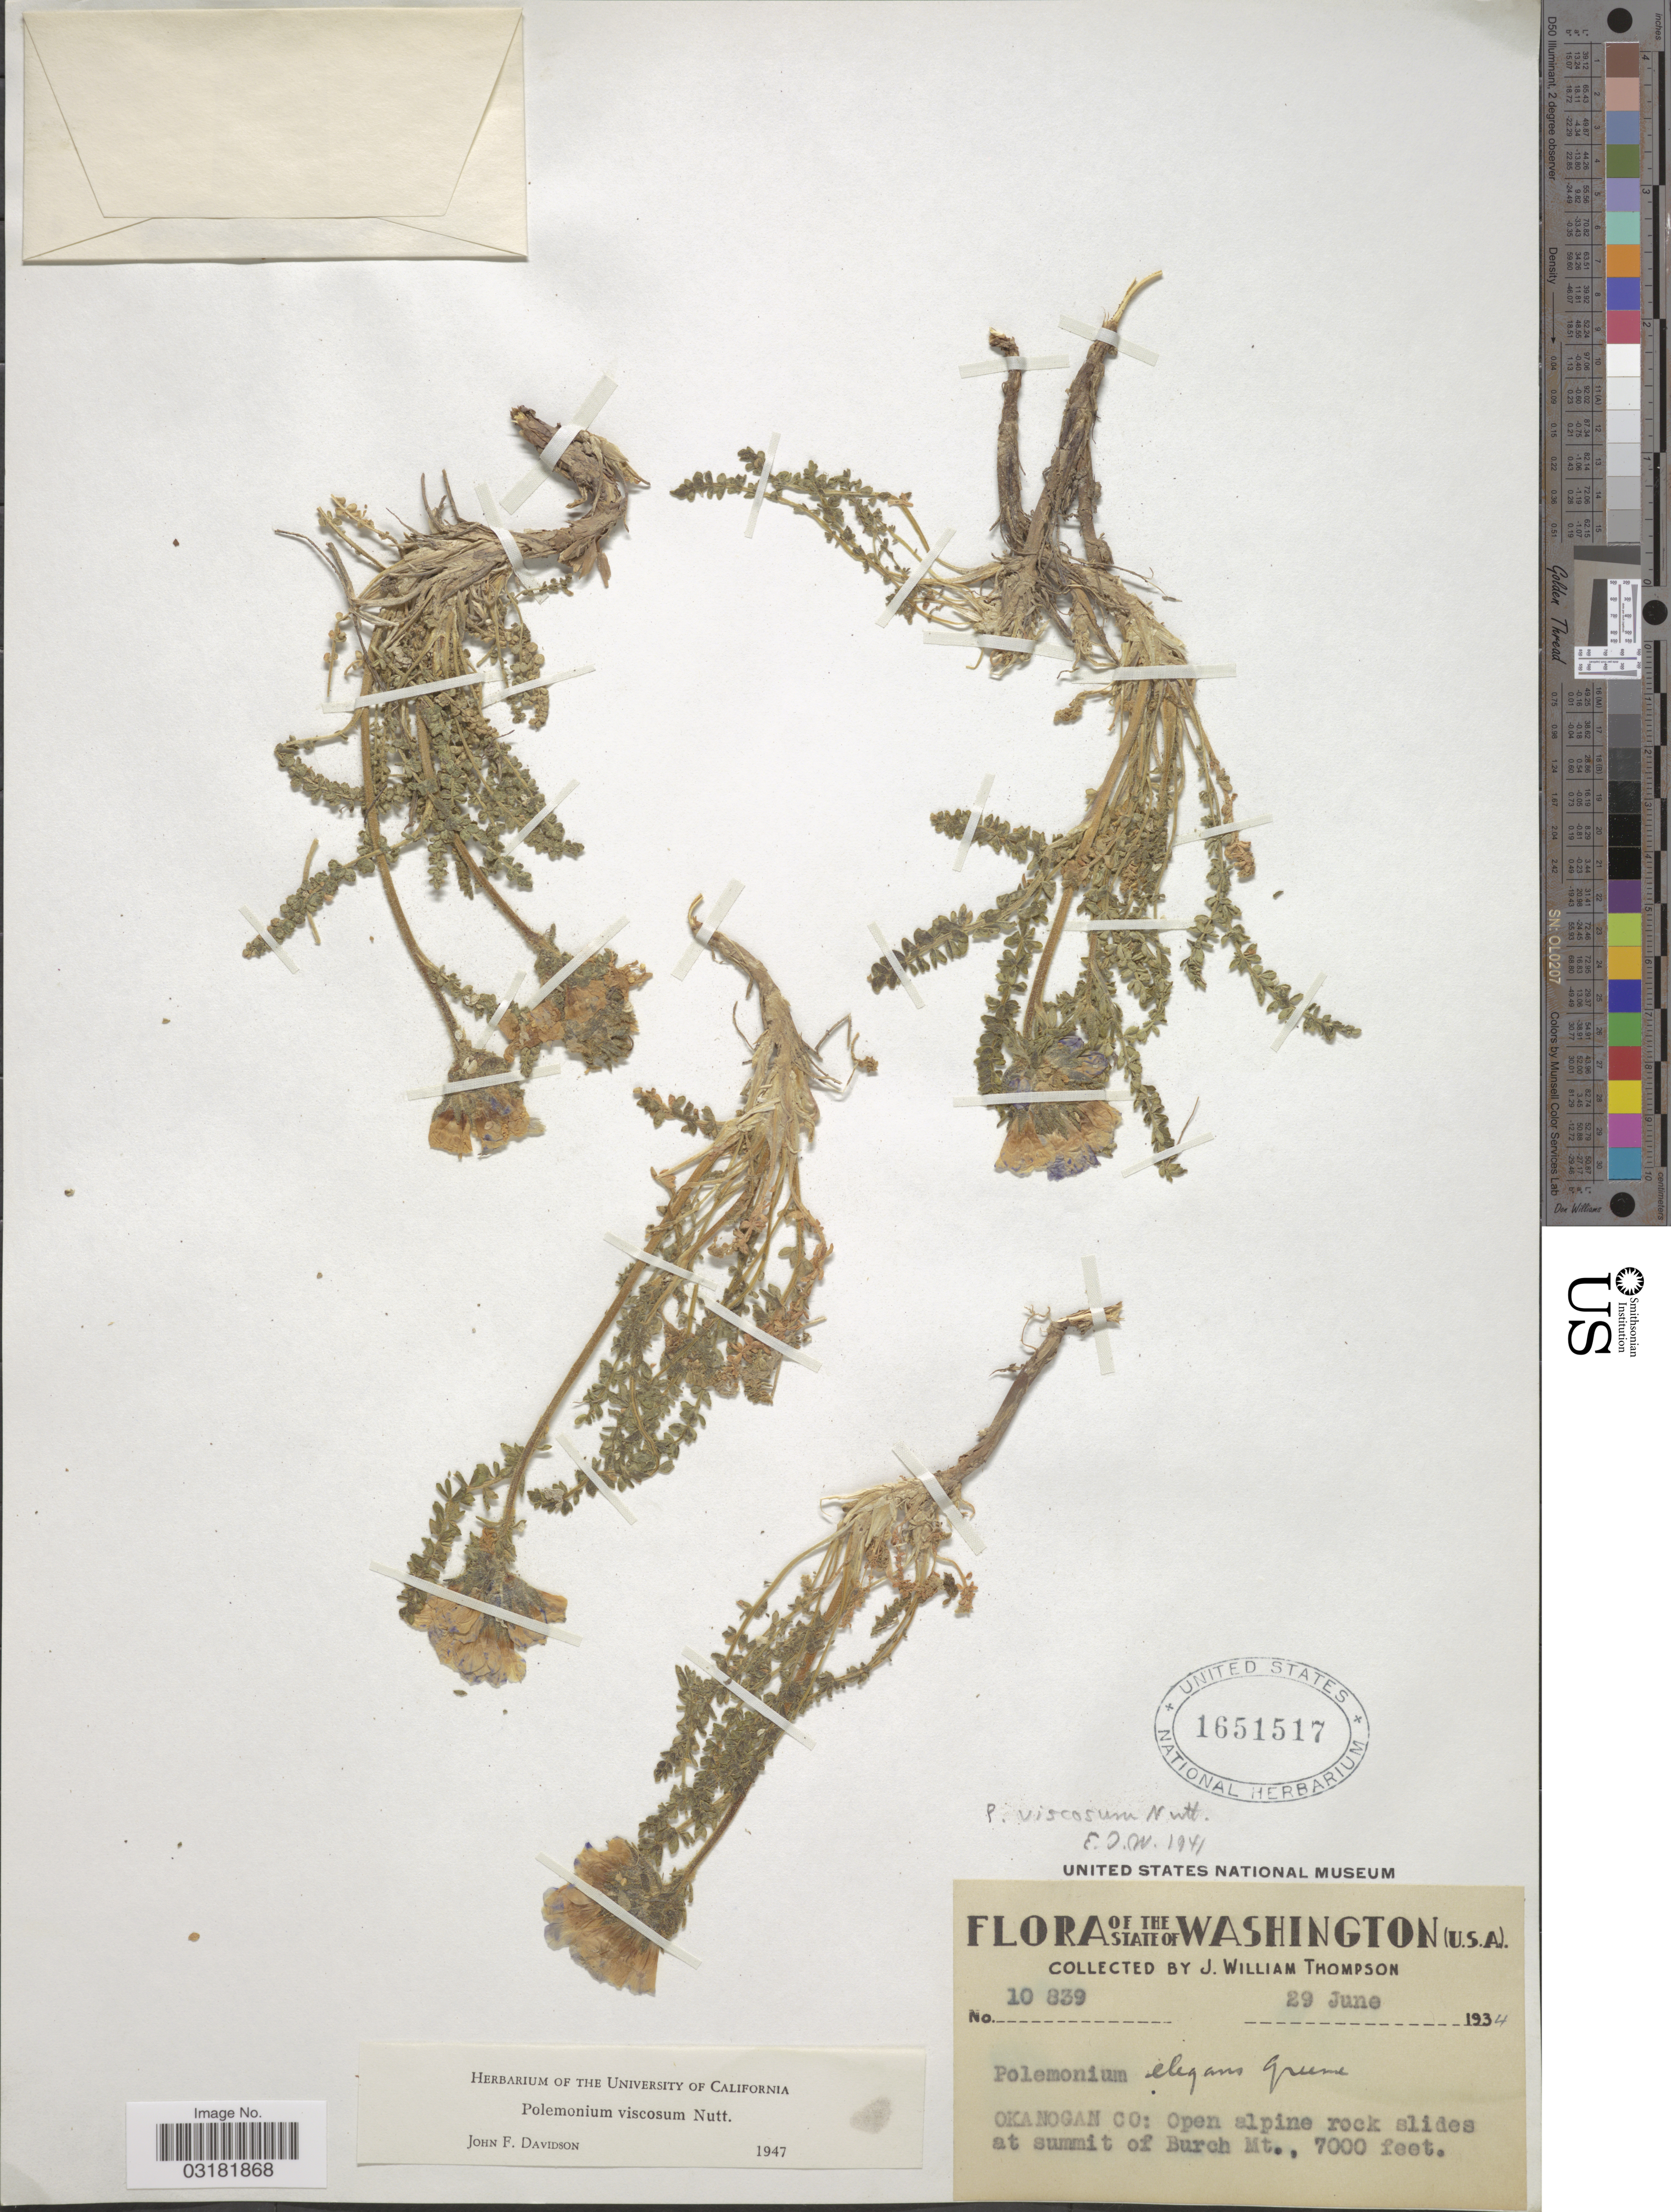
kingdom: Plantae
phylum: Tracheophyta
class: Magnoliopsida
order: Ericales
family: Polemoniaceae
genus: Polemonium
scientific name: Polemonium viscosum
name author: Nutt.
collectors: J. W. Thompson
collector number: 10839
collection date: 1934-06-29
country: United States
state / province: Washington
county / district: Okanogan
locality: Okanogan Co: Open alpine rock slides at summit of Burch Mt.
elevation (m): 2134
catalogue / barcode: US 1651517